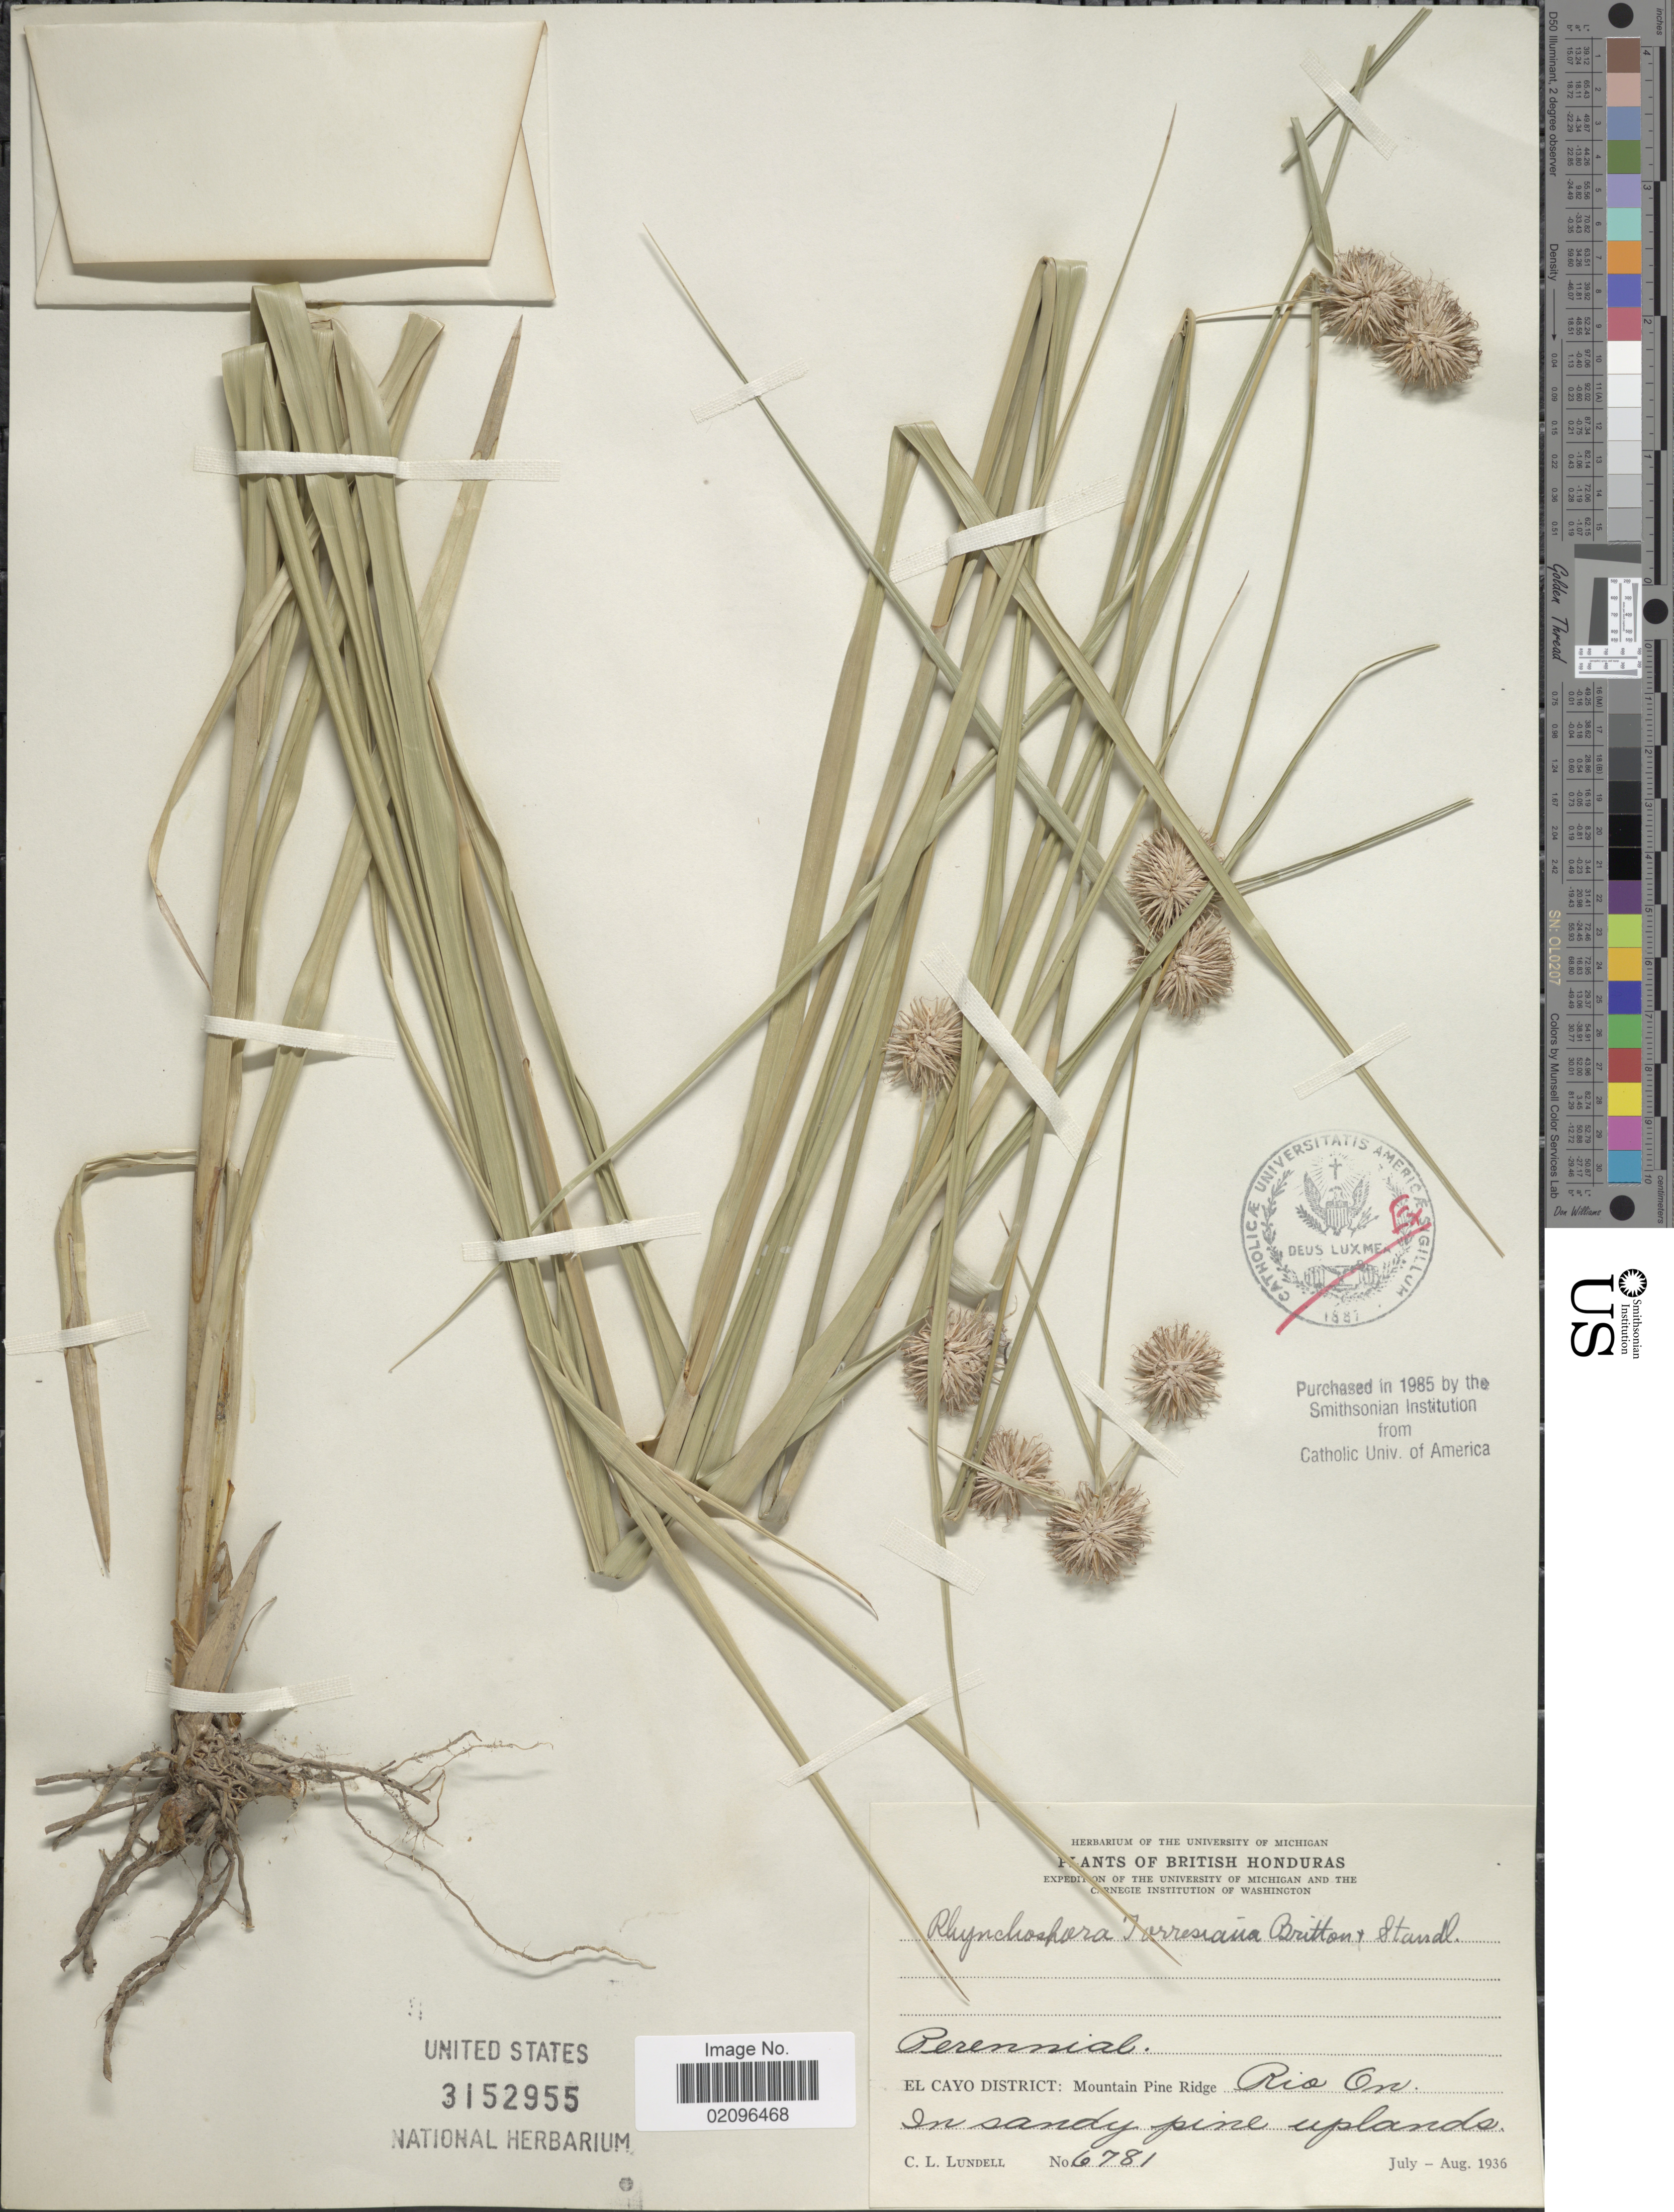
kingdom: Plantae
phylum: Tracheophyta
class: Liliopsida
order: Poales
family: Cyperaceae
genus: Rhynchospora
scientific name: Rhynchospora torresiana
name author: Britton & Standl.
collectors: C. L. Lundell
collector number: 6781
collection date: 1936-07/1936-08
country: Belize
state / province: Cayo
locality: El Cayo DistrictL Mountain Pine Ridge Rio On. British Honduras. In sandy pine uplands.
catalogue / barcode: US 3152955